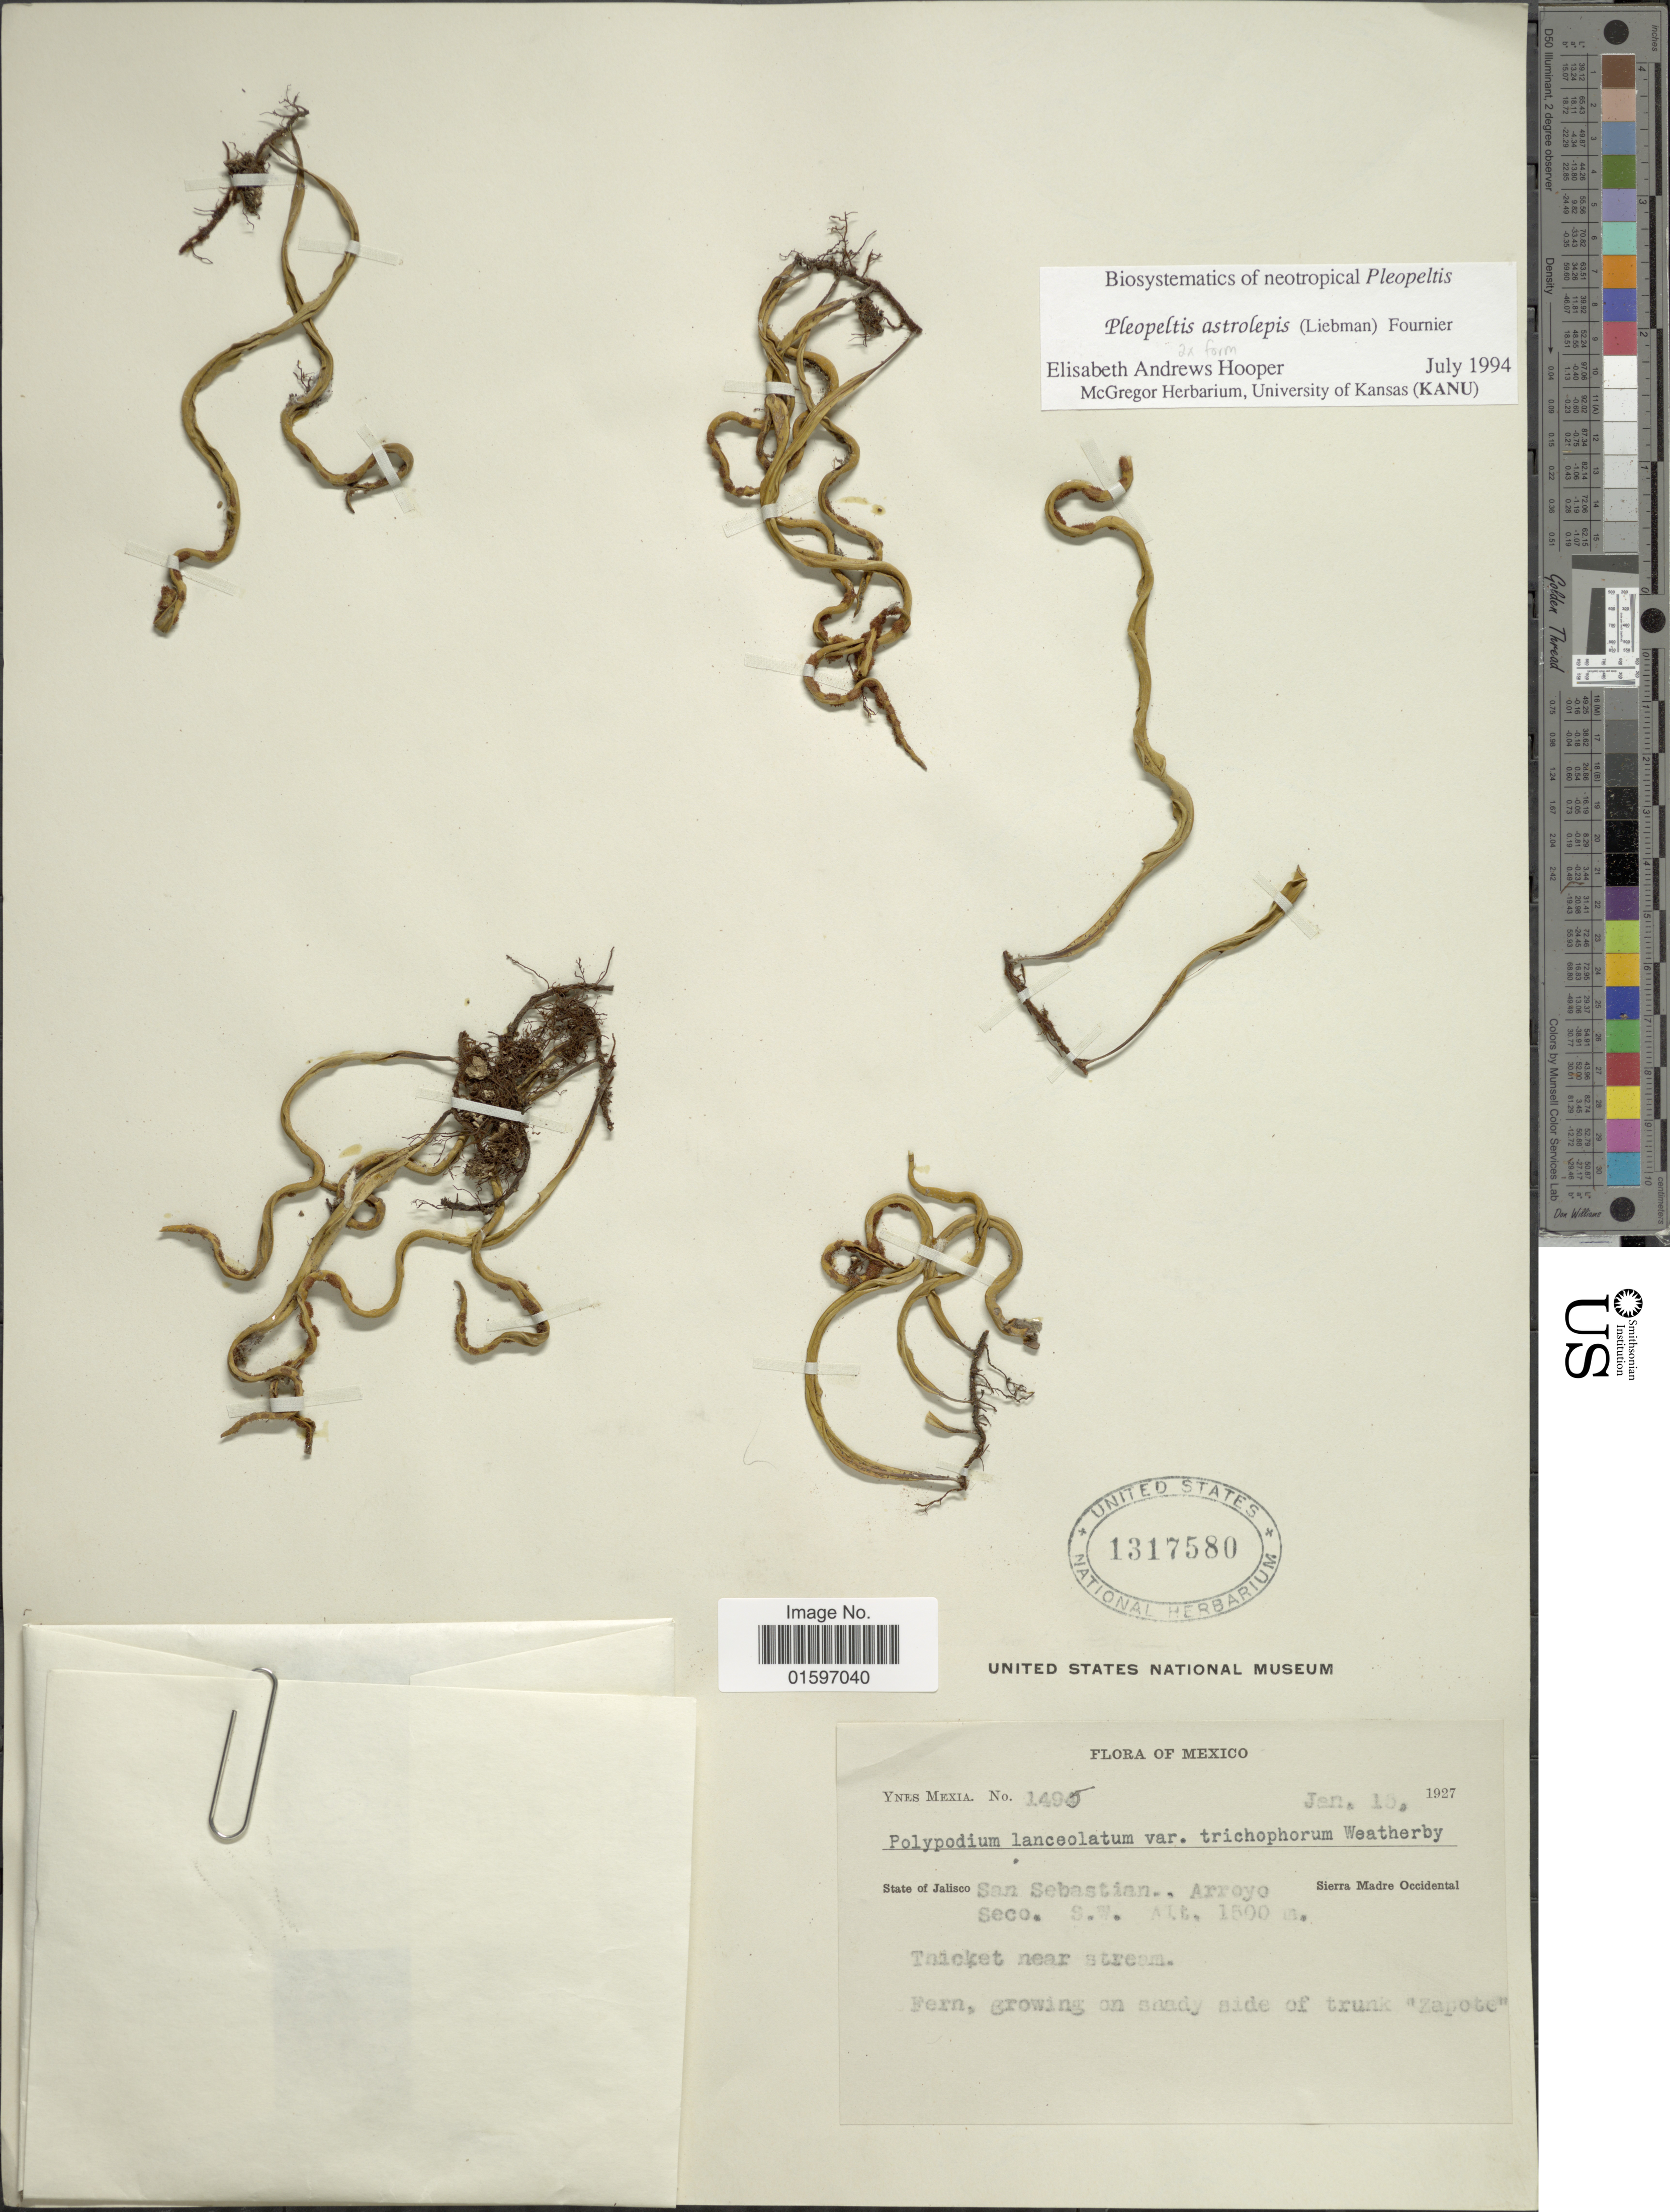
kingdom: Plantae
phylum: Tracheophyta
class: Polypodiopsida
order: Polypodiales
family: Polypodiaceae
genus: Pleopeltis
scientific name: Pleopeltis astrolepis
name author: (Liebm.) E. Fourn.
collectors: Y. Mexia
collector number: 1495*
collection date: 1927-01-15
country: Mexico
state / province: Jalisco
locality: State of Jalisco. San Sebastian, Arroyo Seco. S.W. Sierra Madre Occidental.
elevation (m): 1500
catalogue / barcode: US 1317580